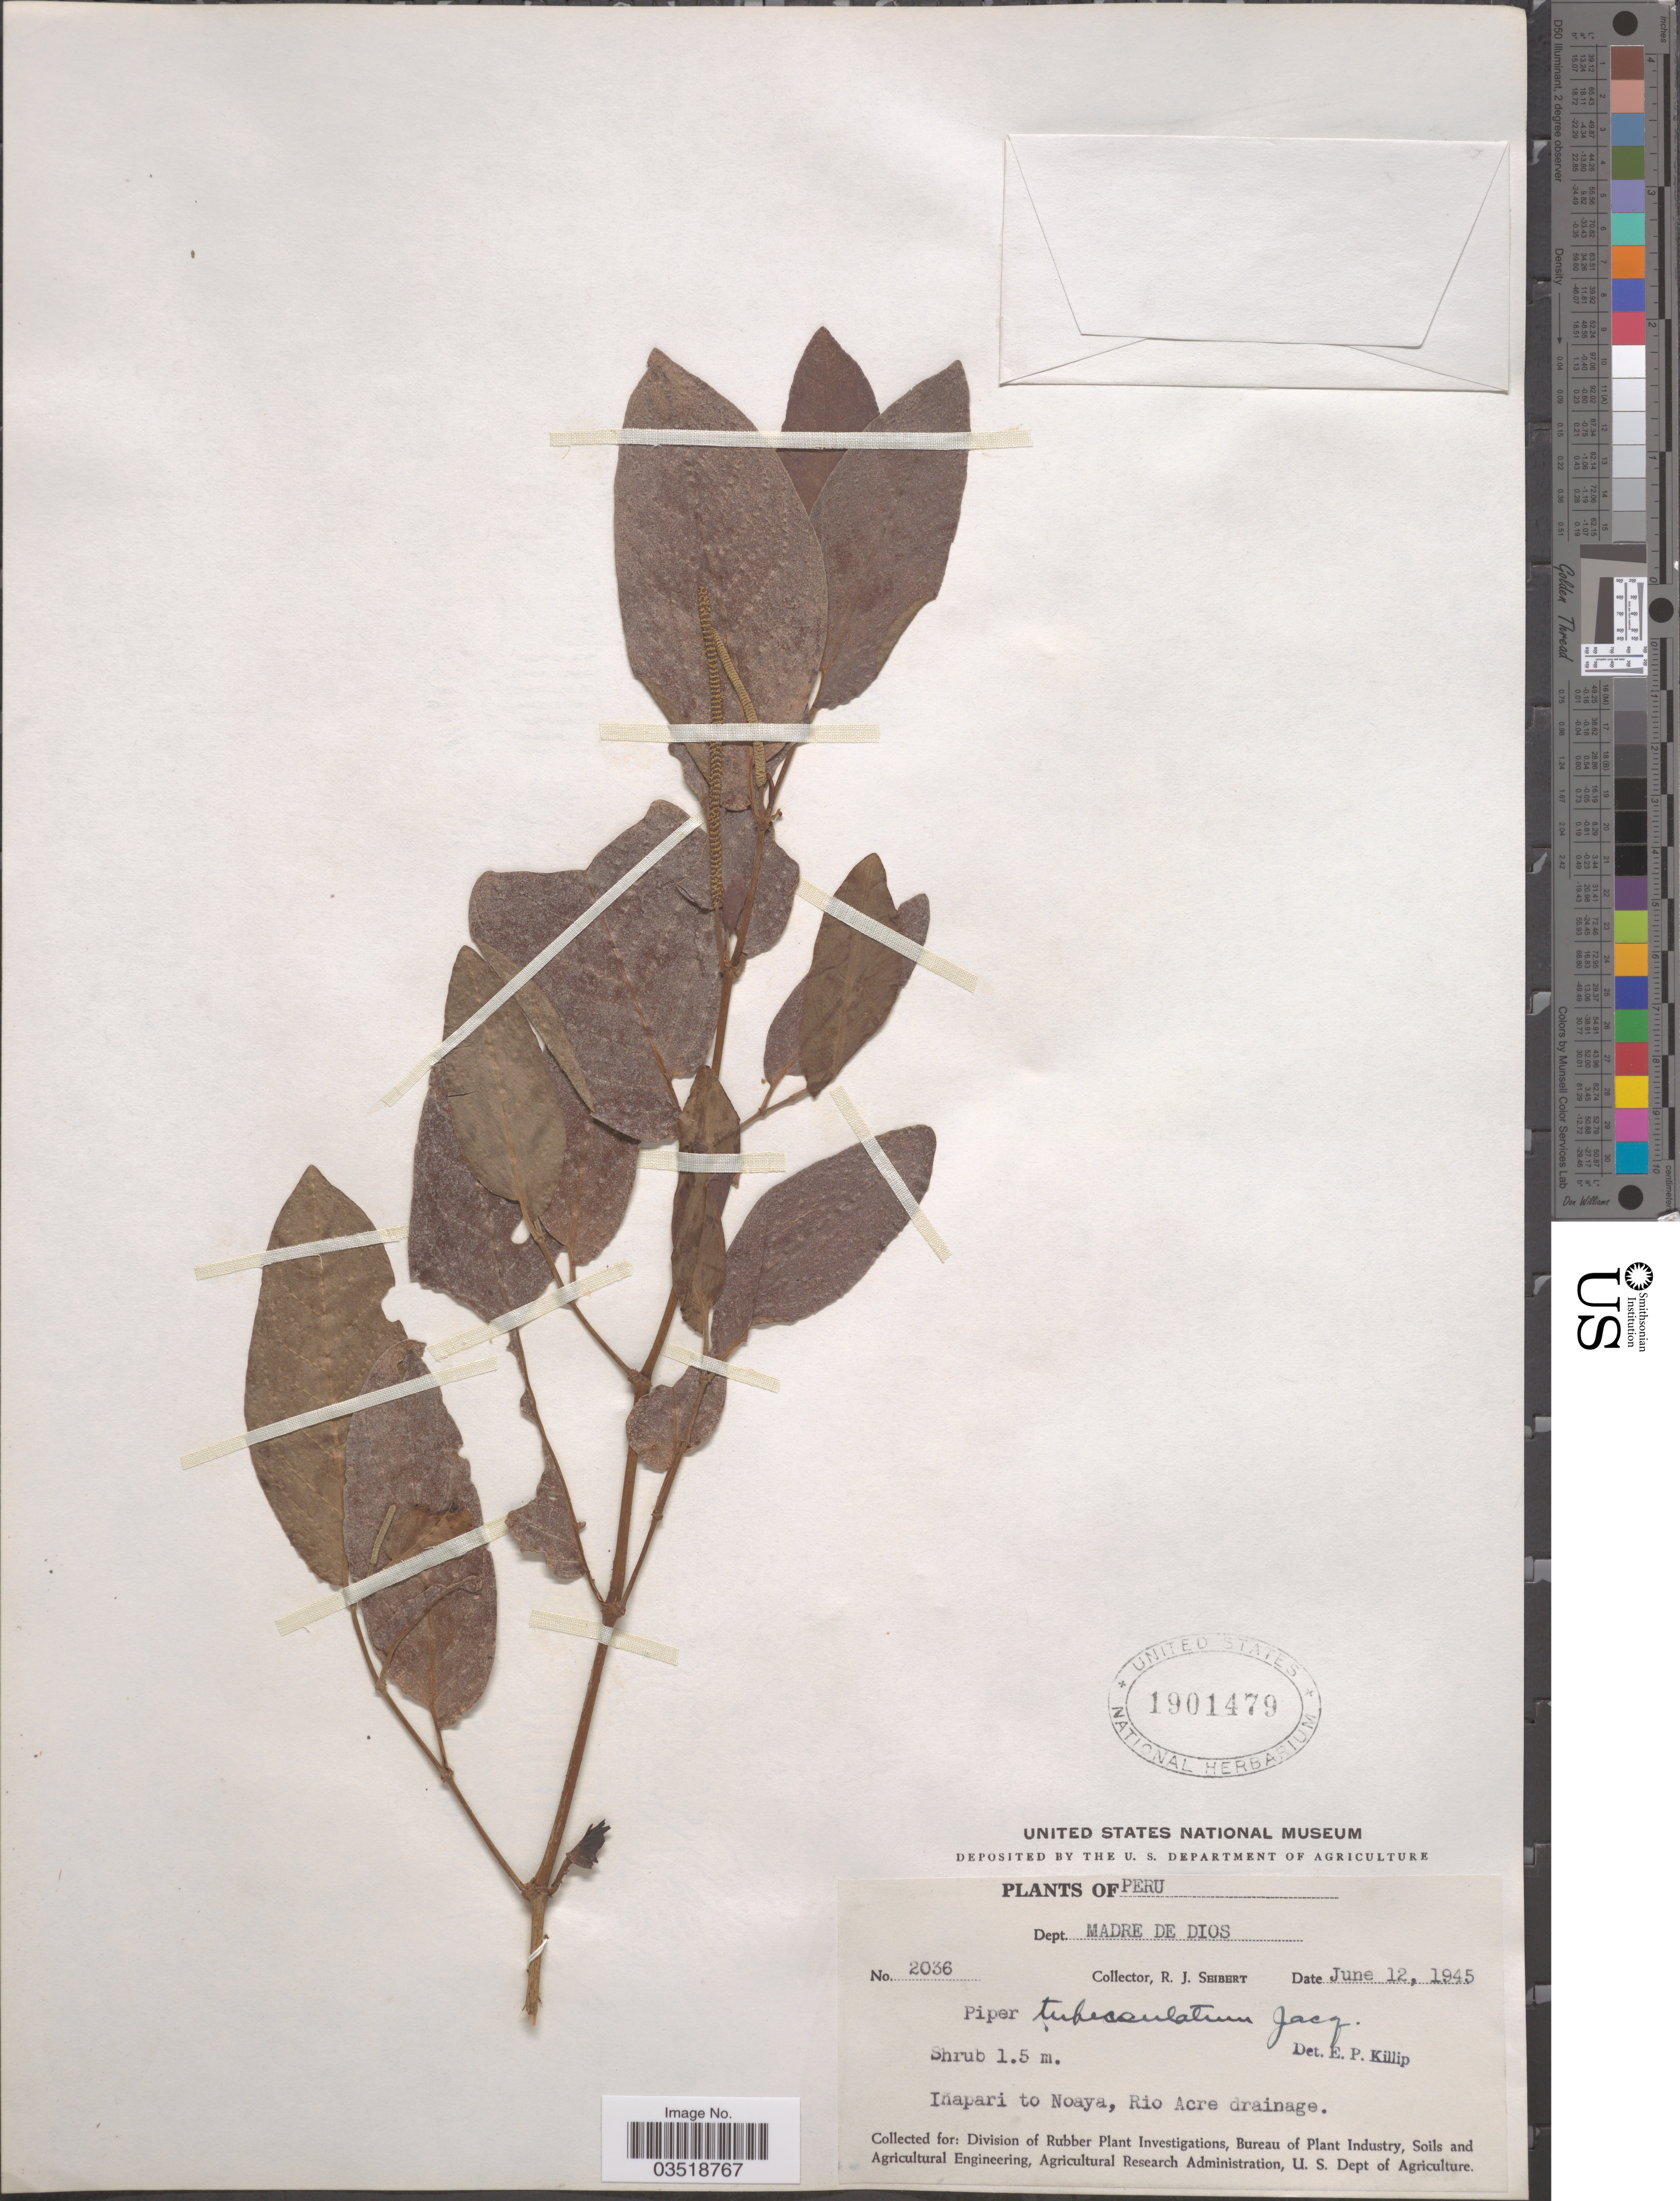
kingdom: Plantae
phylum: Tracheophyta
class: Magnoliopsida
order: Piperales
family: Piperaceae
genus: Piper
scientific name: Piper tuberculatum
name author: Jacq.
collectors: R. J. Seibert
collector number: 2036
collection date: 1945-06-12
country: Peru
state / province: Madre de Dios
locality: Dept. Madre de Dios. Inapari to Noaya, Rio Acre drainage.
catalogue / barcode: US 1901479